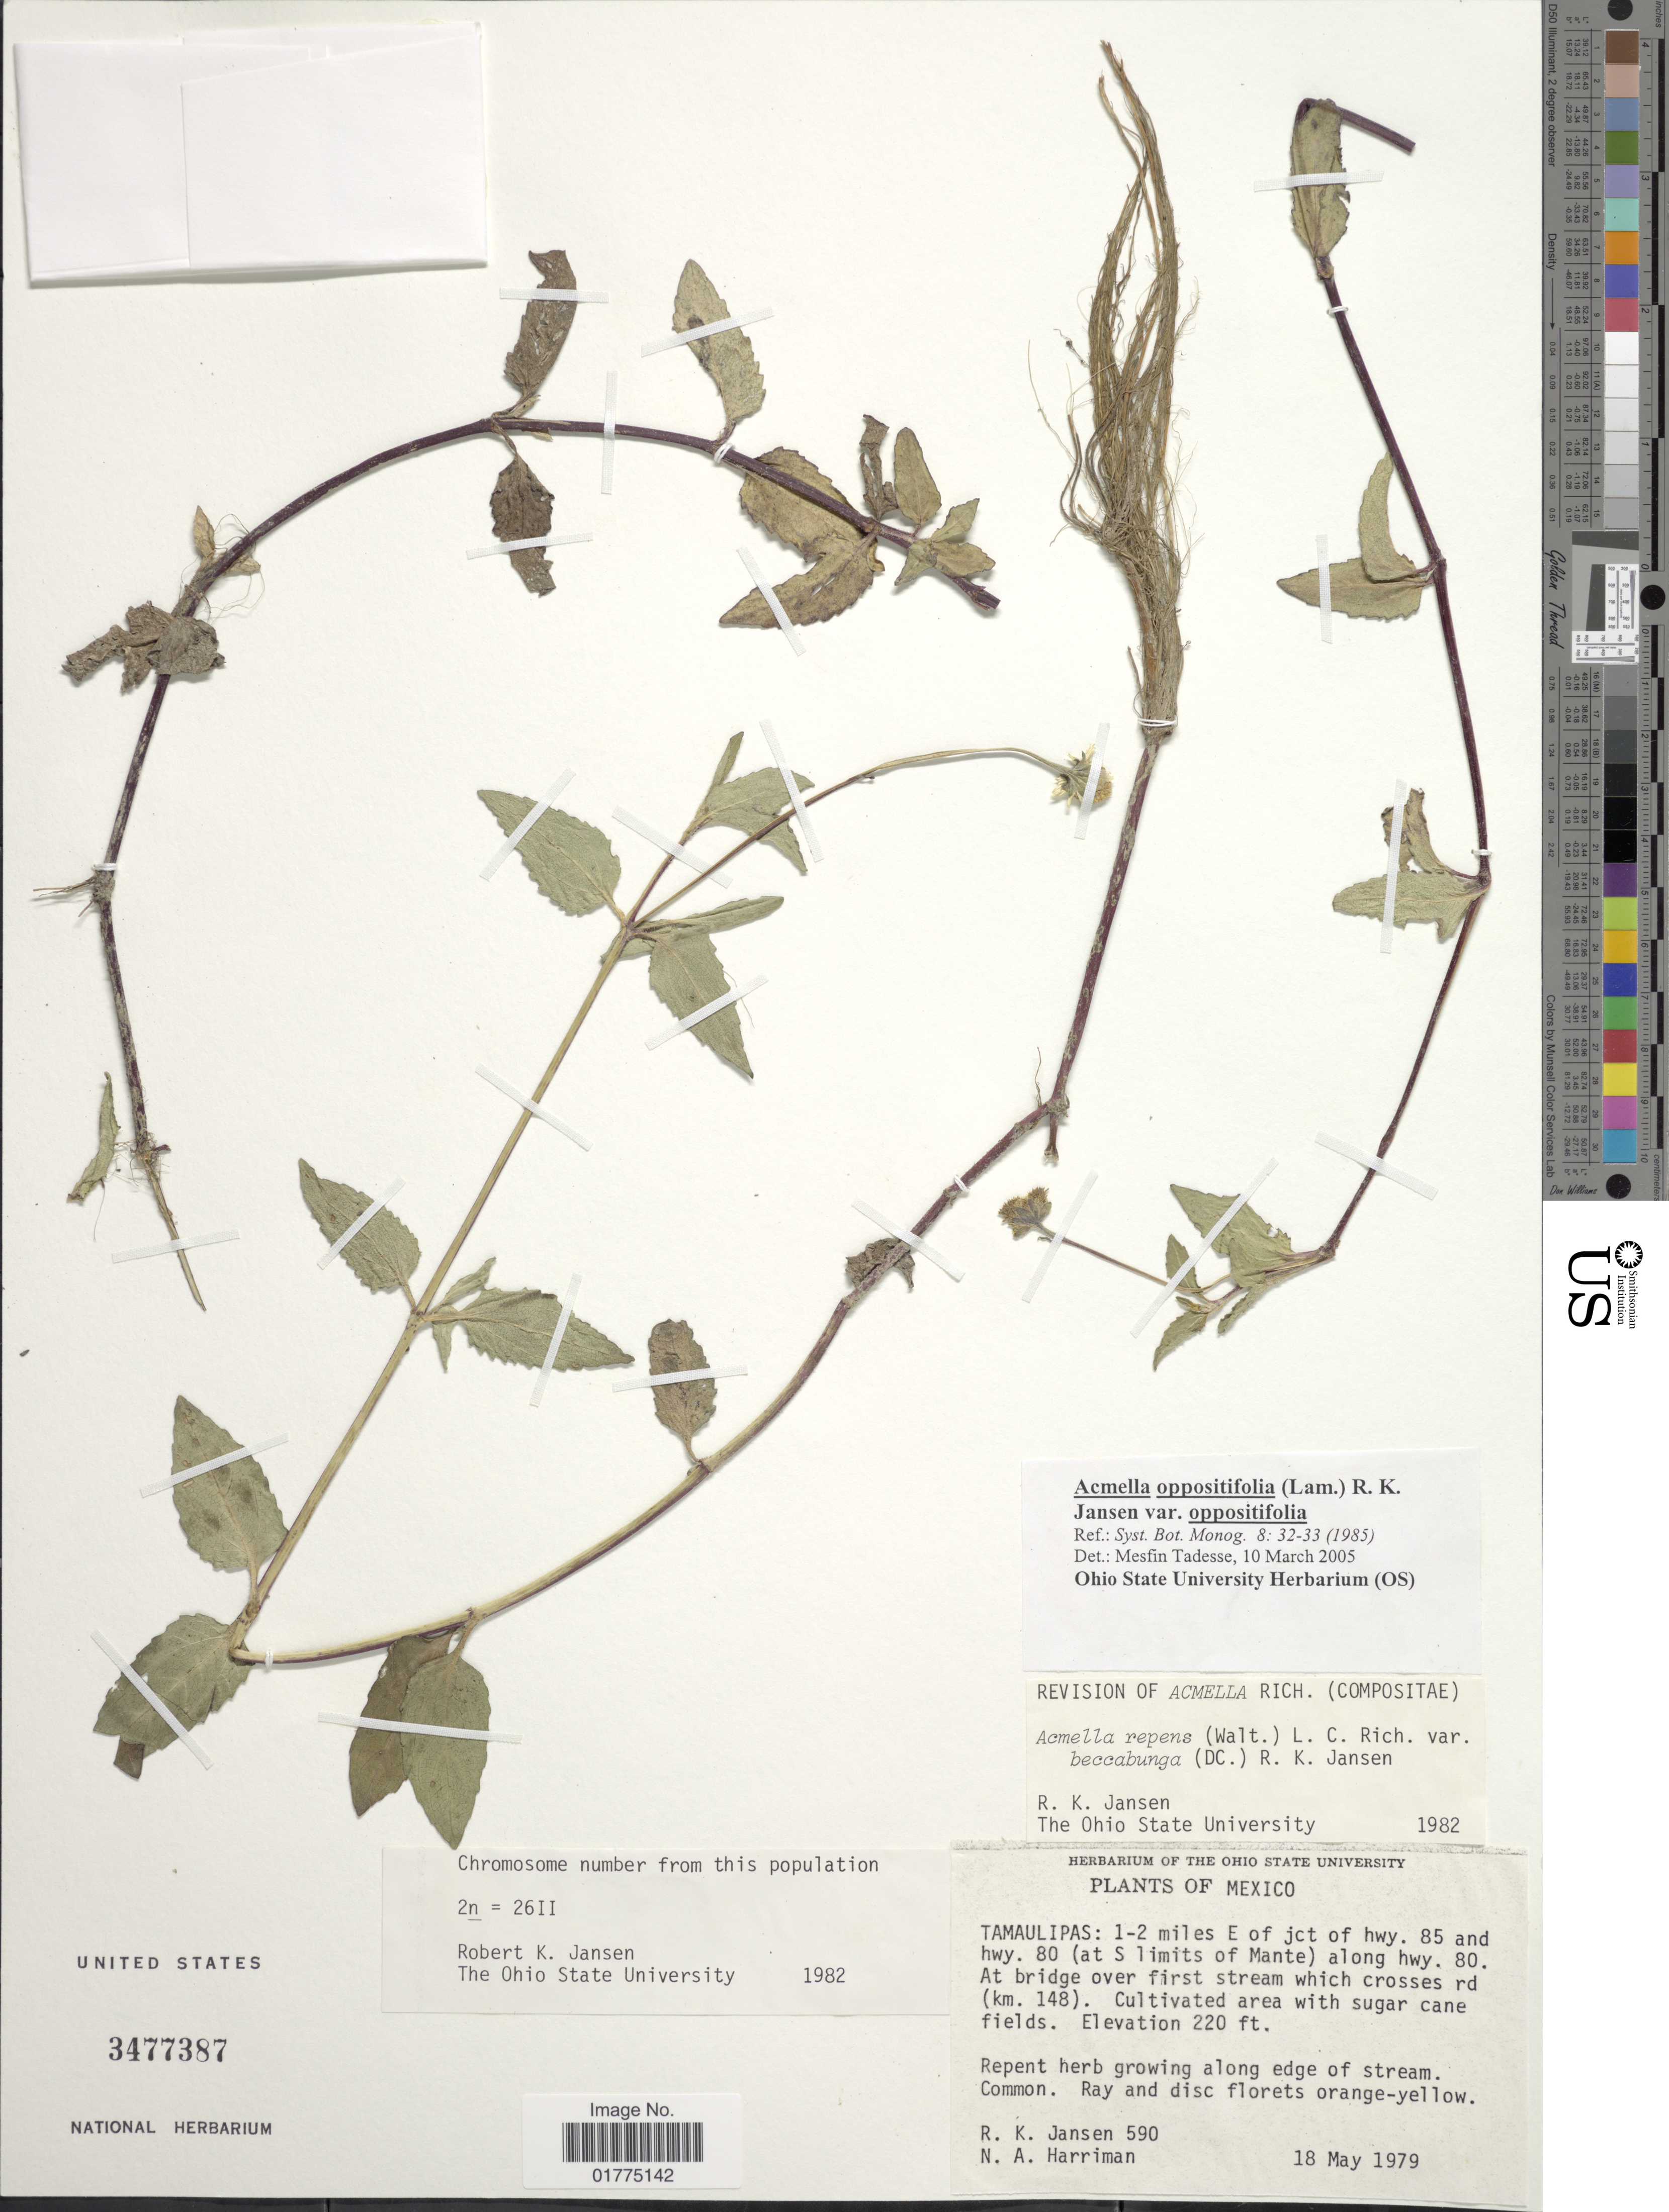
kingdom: Plantae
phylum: Tracheophyta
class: Magnoliopsida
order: Asterales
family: Asteraceae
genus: Heliopsis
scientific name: Heliopsis buphthalmoides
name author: (Jacq.) Dunal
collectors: R. K. Jansen & N. A. Harriman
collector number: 590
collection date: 1979-05-18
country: Mexico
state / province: Tamaulipas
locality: Tamaulipas: 1-2 miles E of jct of hwy. 85 and hwy. 80 (at S limits of Mante) along hwy. 80. At bridge over first stream which crosses rd (km 148)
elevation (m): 67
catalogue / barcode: US 3477387